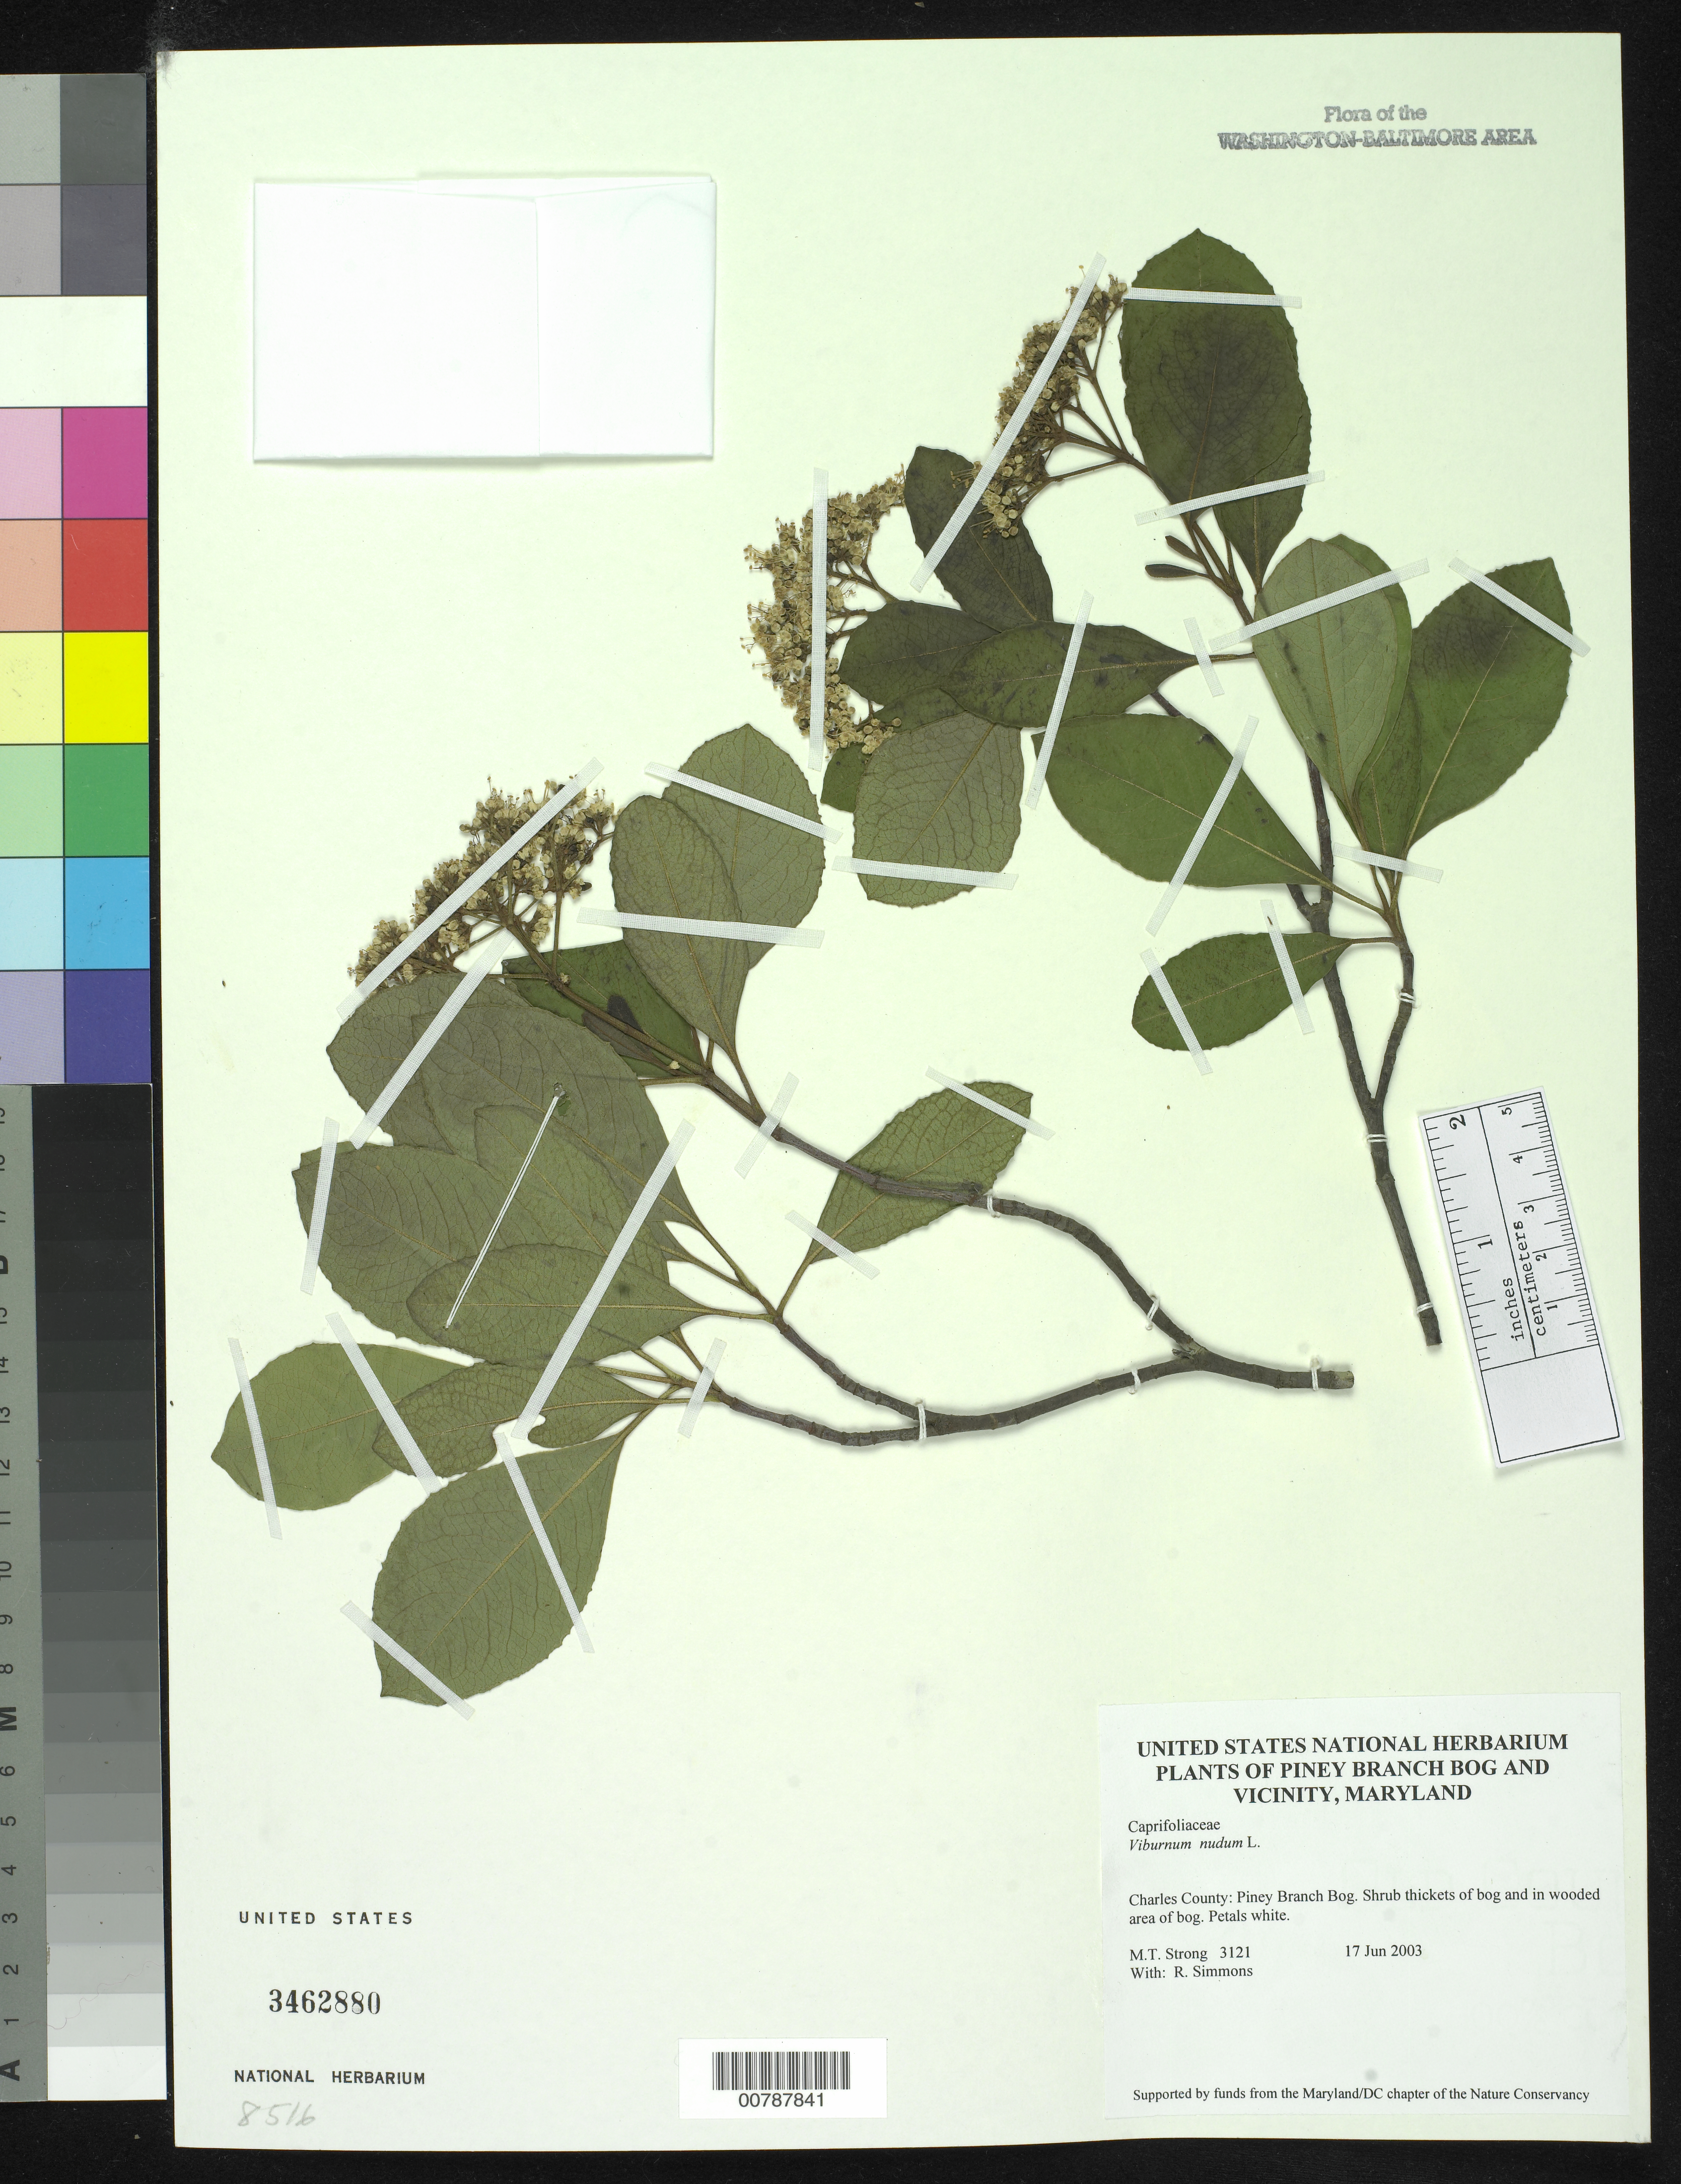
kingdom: Plantae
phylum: Tracheophyta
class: Magnoliopsida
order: Dipsacales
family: Viburnaceae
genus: Viburnum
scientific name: Viburnum nudum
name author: L.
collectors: M. T. Strong & R. H. Simmons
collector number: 3121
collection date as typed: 17 Jun 2003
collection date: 2003-06-17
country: United States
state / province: Maryland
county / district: Charles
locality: Piney Branch Bog, 1.3 km NNE of Brice, 1.8 km SSE of Piney Church, and 8.35 km NE of La Plata.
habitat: Shrub thickets of bog and in wooded area of bog.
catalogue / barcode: US 3462880